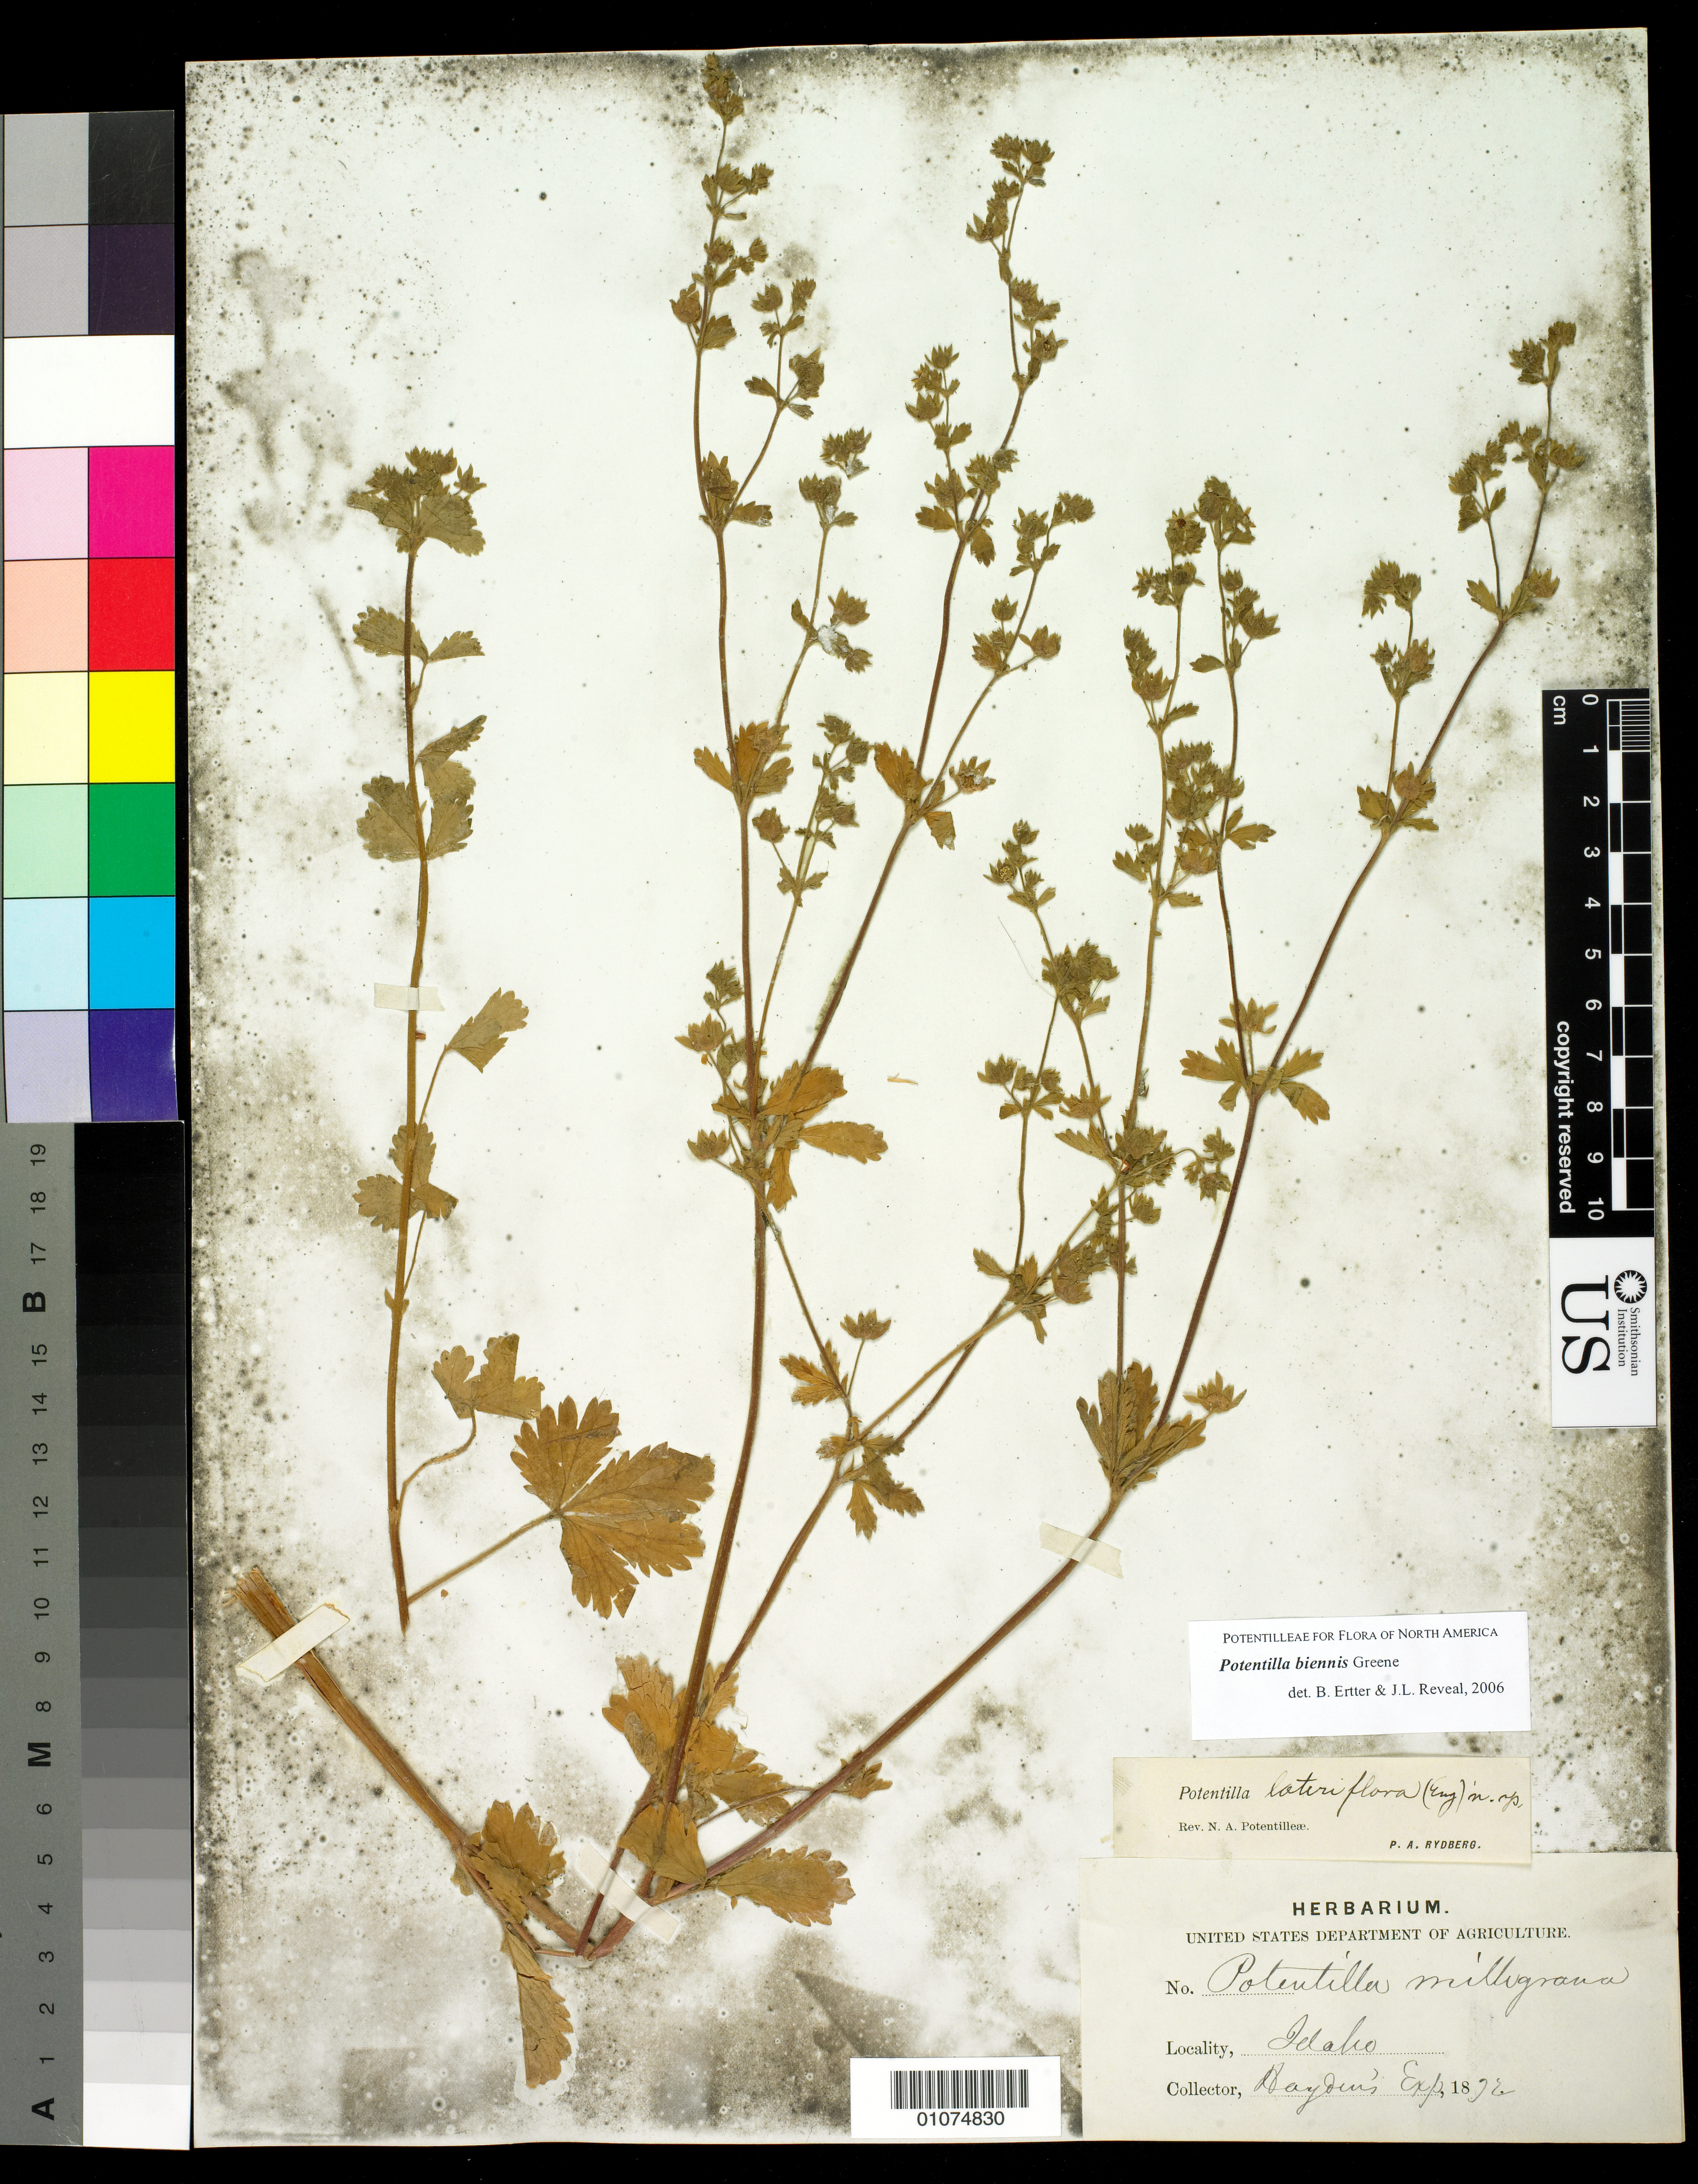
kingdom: Plantae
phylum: Tracheophyta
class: Magnoliopsida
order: Rosales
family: Rosaceae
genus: Potentilla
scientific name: Potentilla biennis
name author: Greene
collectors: -- Hayden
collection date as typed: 1872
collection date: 1872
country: United States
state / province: Idaho